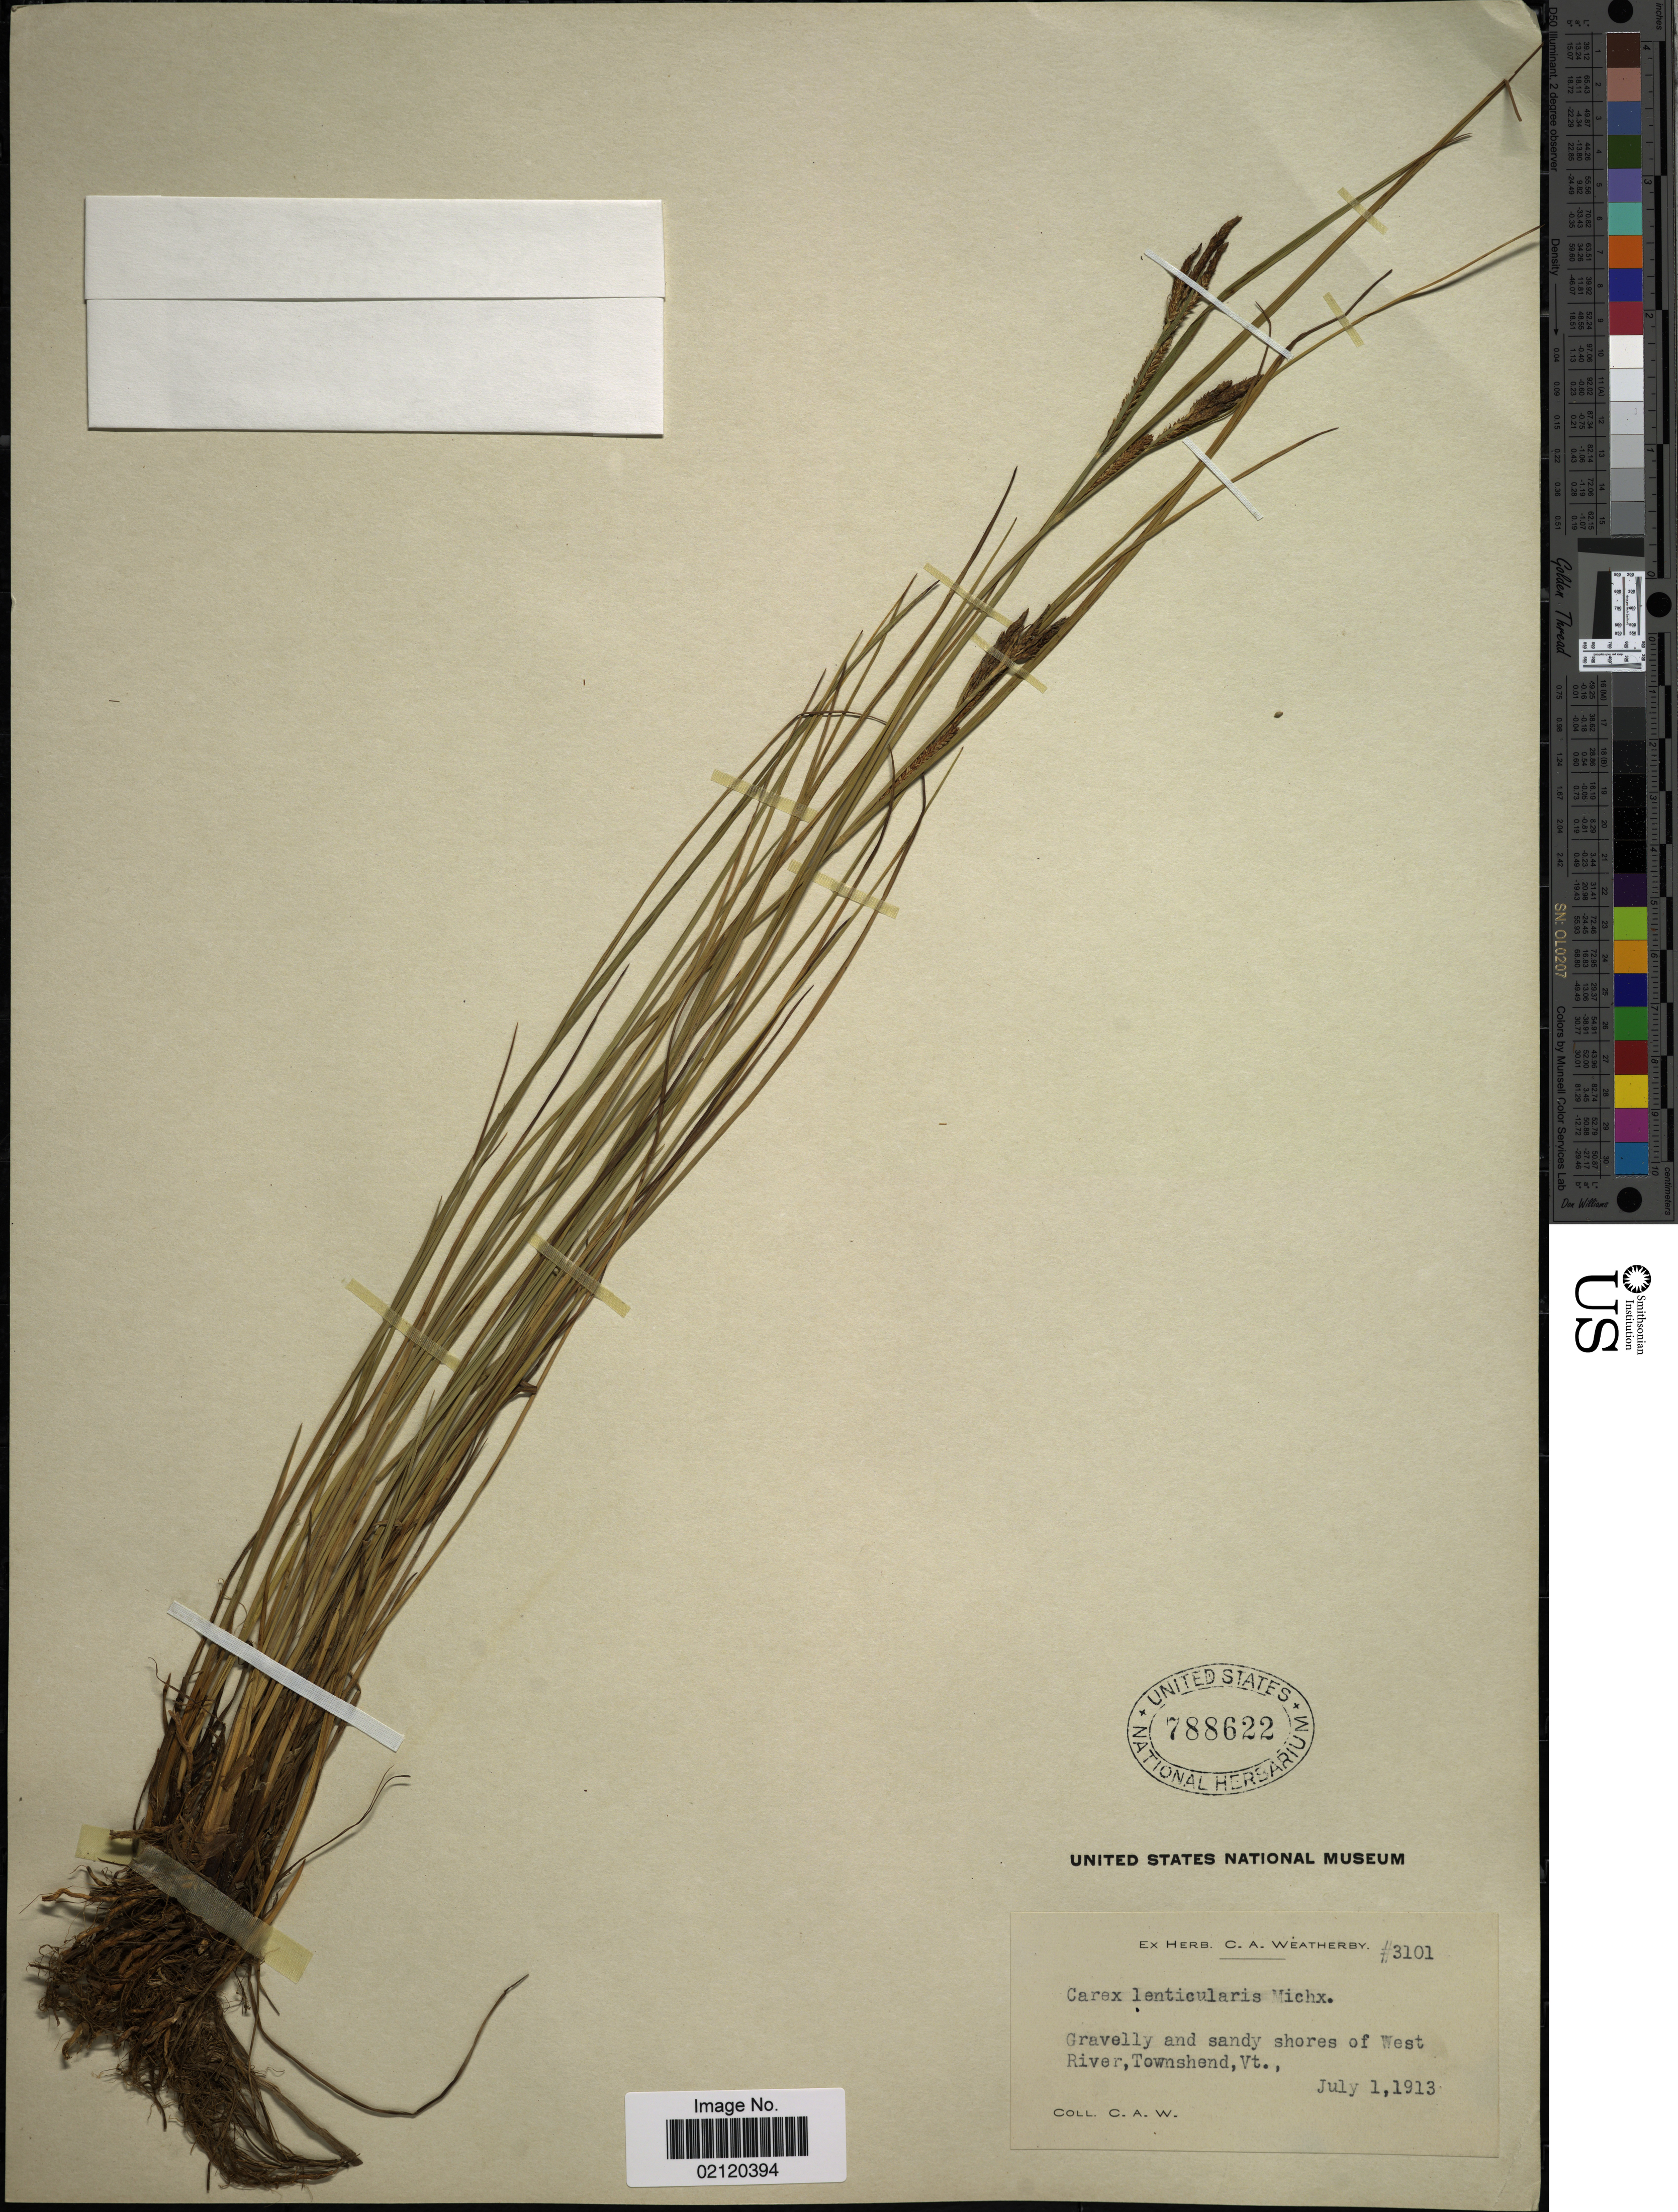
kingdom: Plantae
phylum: Tracheophyta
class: Liliopsida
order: Poales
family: Cyperaceae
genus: Carex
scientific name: Carex lenticularis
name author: Michx.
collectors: C. A. Weatherby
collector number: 3101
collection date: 1913-07-01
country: United States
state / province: Vermont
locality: Gravelly and sandy shores of West River, Townshend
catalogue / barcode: US 788622